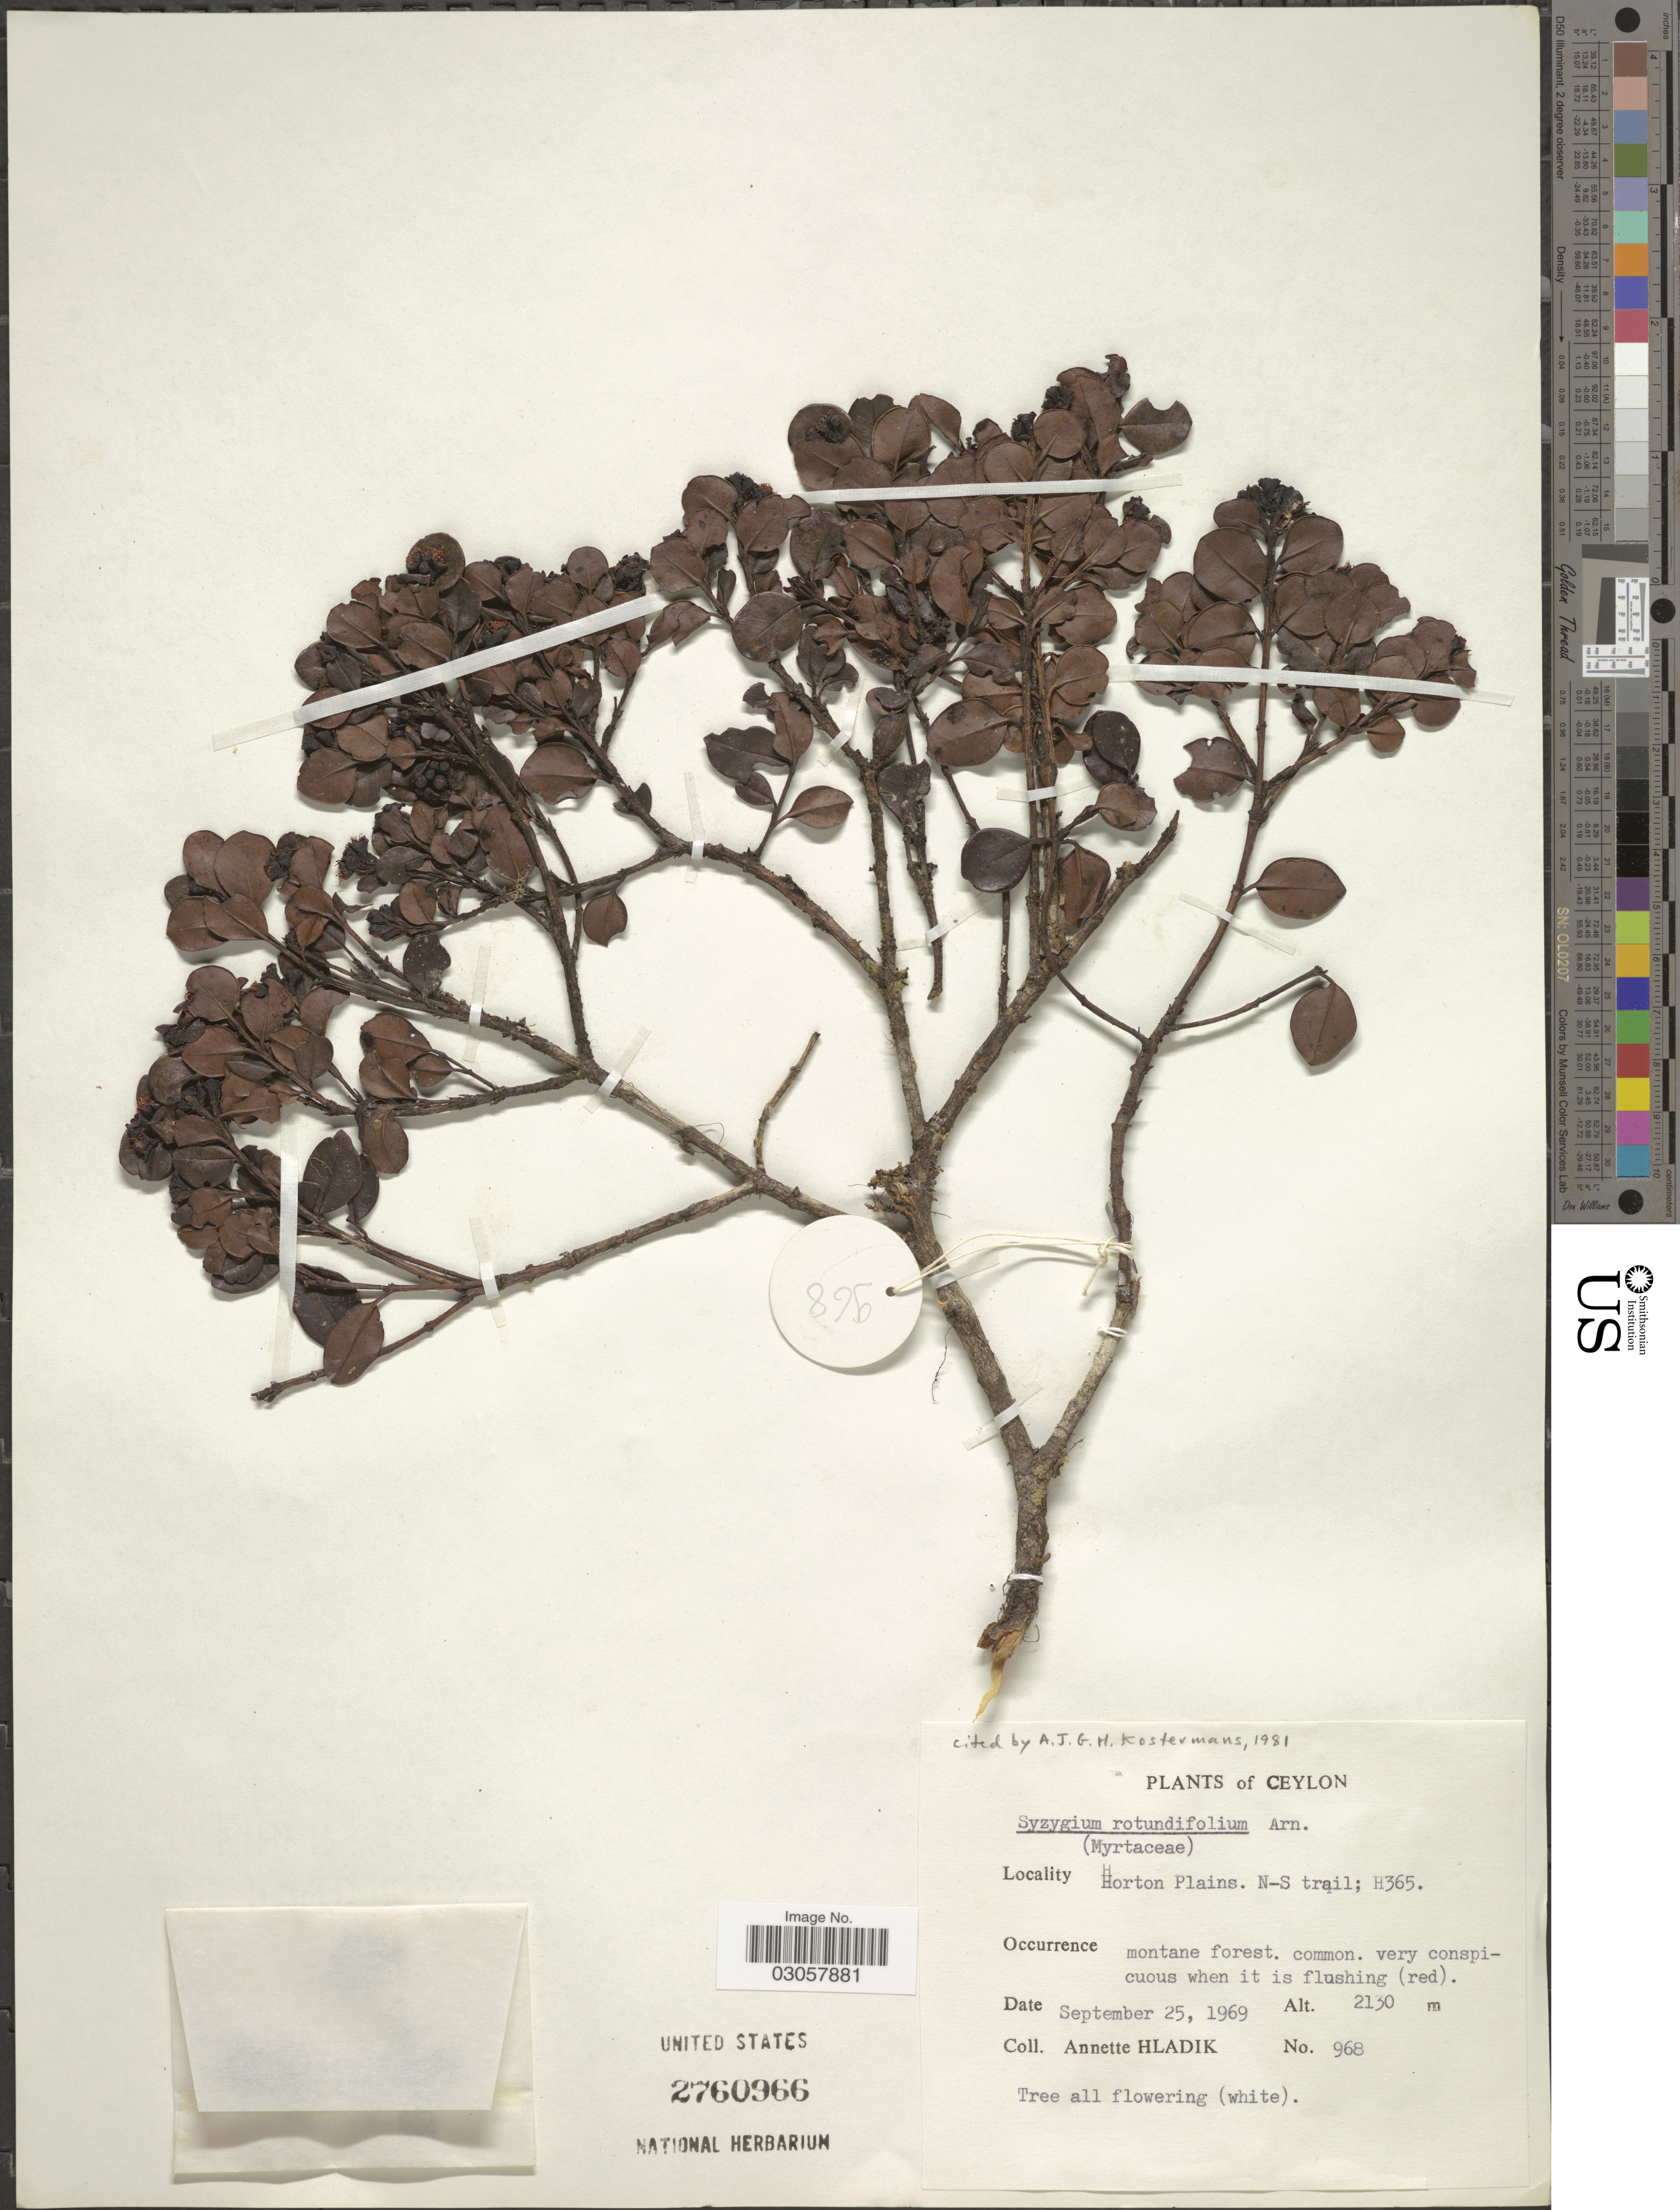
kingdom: Plantae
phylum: Tracheophyta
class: Magnoliopsida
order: Myrtales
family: Myrtaceae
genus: Syzygium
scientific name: Syzygium rotundifolium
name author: Arn.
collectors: A. Hladik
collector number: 968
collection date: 1969-09-25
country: Sri Lanka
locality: Ceylon. Horton Plains. N-S- trail; H365.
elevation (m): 2130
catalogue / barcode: US 2760966